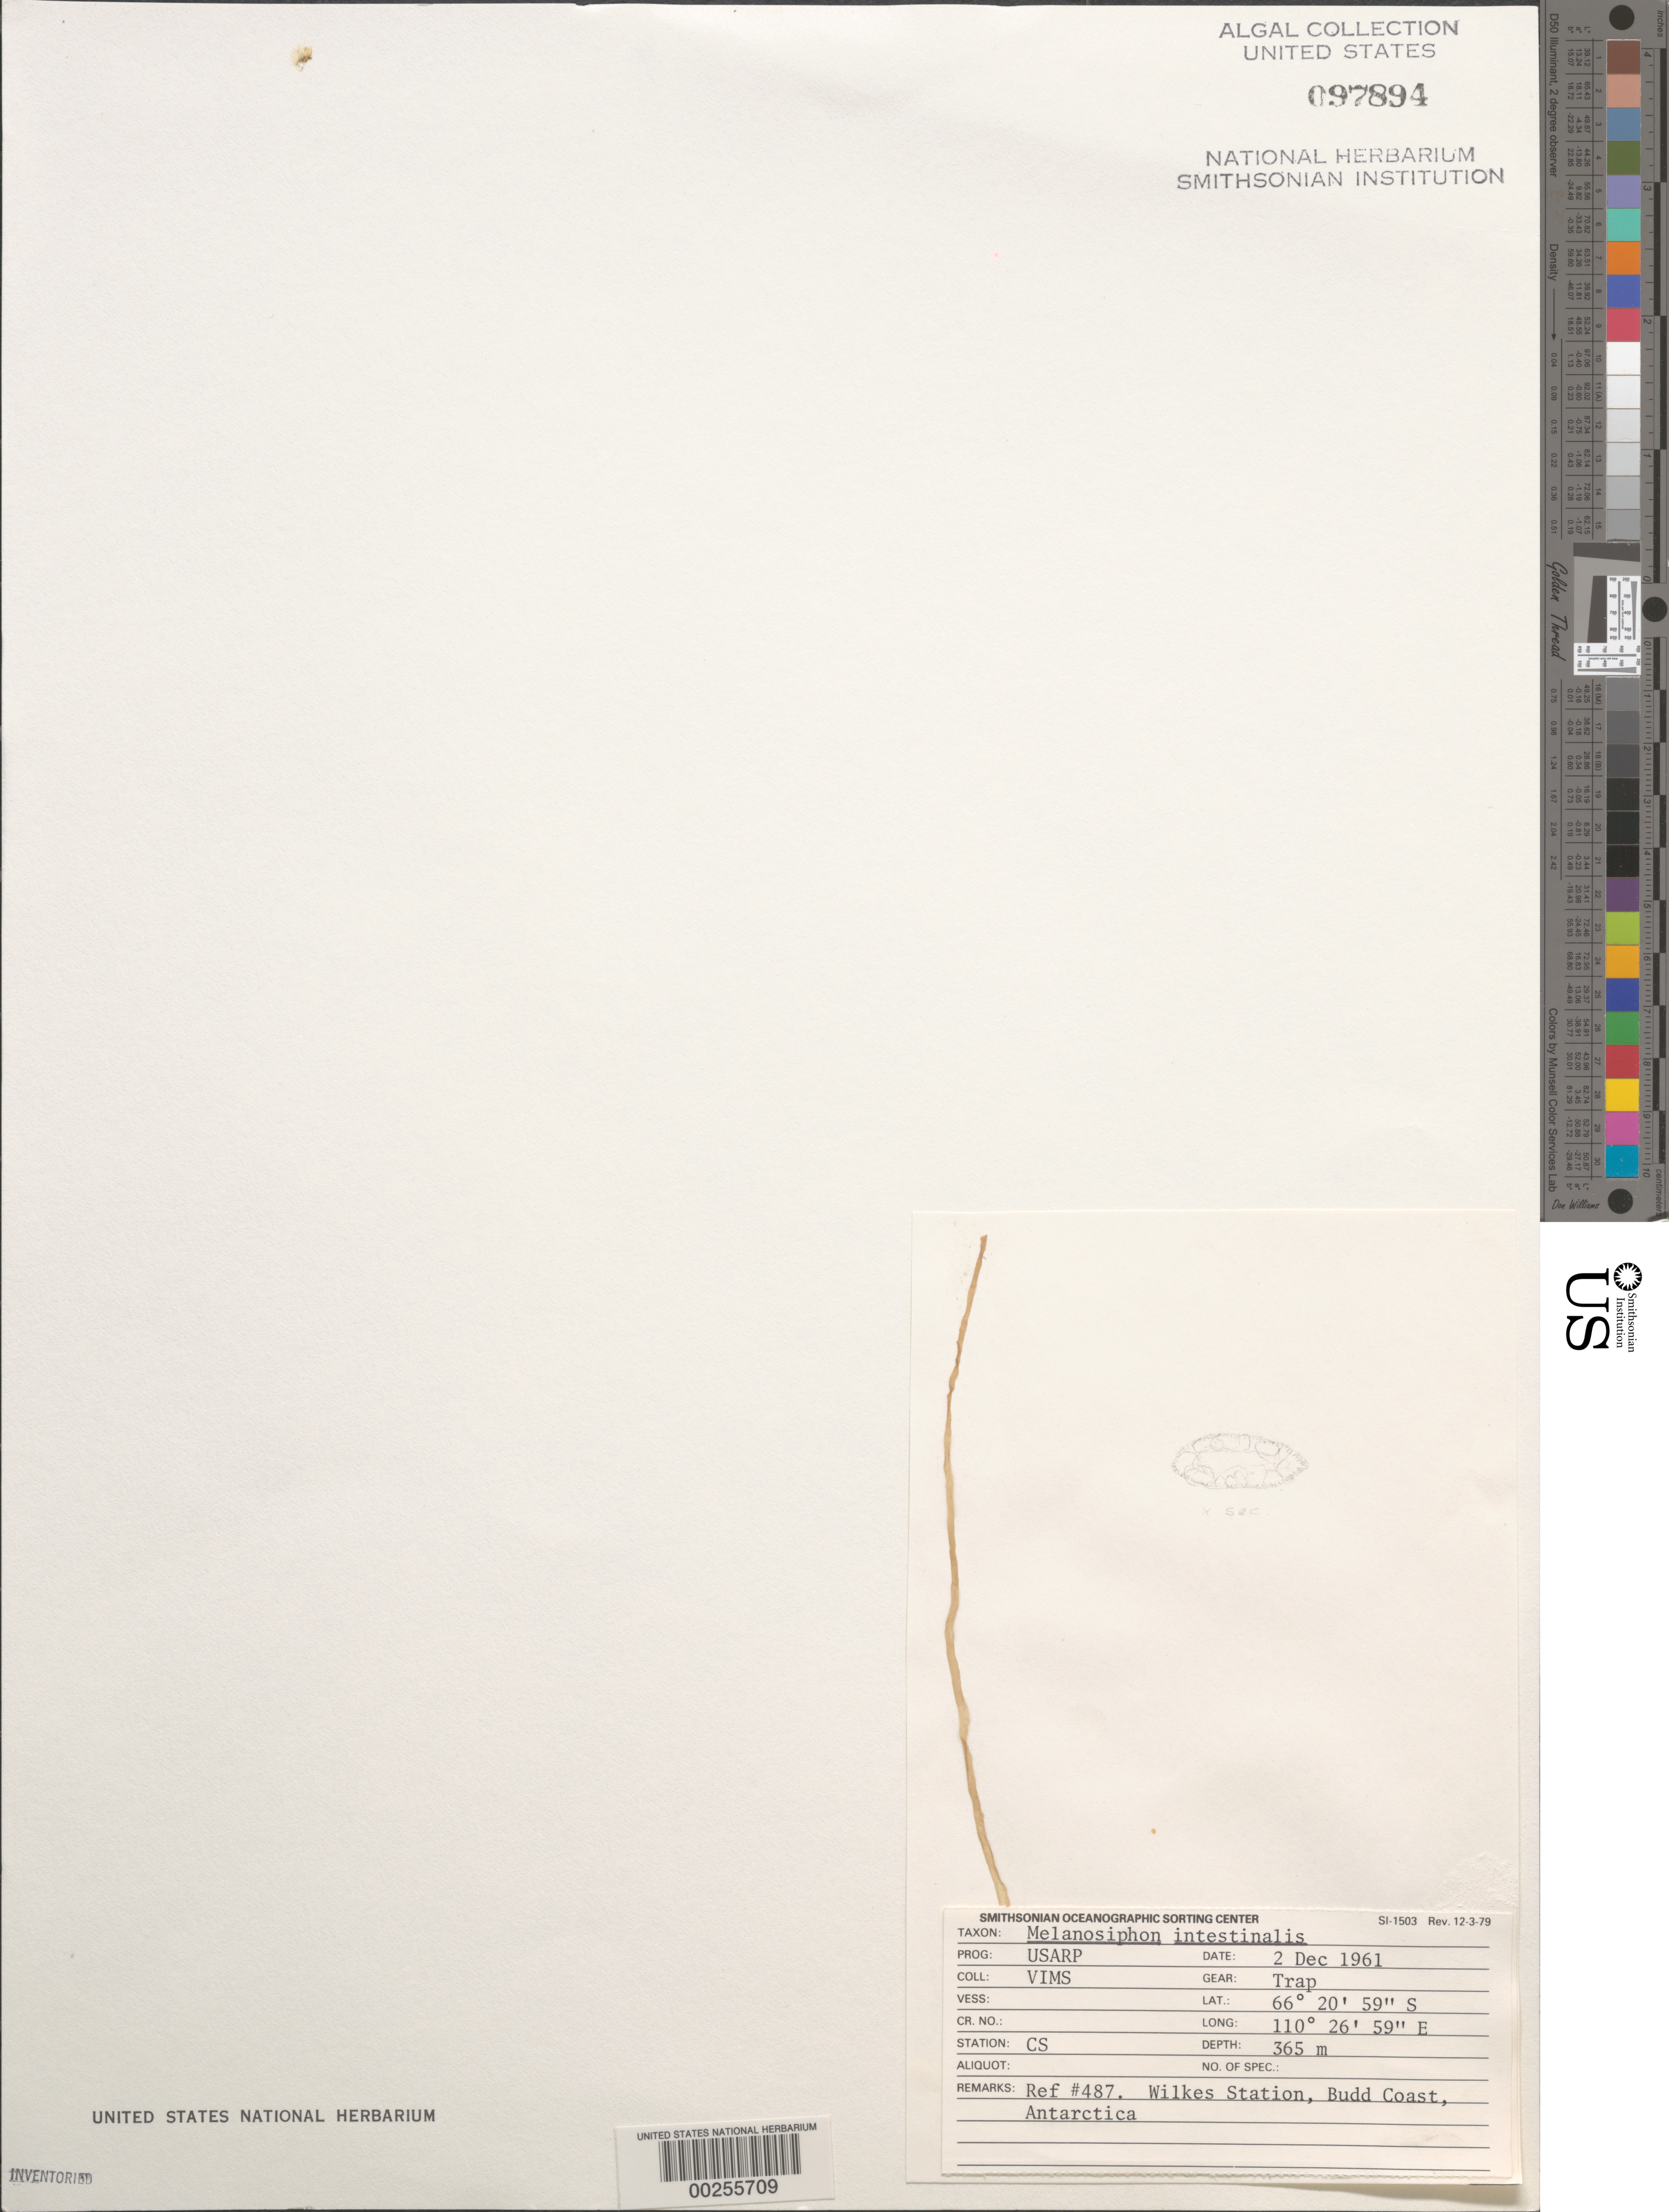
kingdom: Chromista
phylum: Ochrophyta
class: Phaeophyceae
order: Dictyosiphonales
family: Punctariaceae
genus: Melanosiphon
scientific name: Melanosiphon intestinalis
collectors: -. Vims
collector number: Station CS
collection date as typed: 02 Dec 1961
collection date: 1961-12-02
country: Antarctica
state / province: Wilkes Land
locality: Wilkes Station, Budd Coast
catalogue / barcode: US 97894